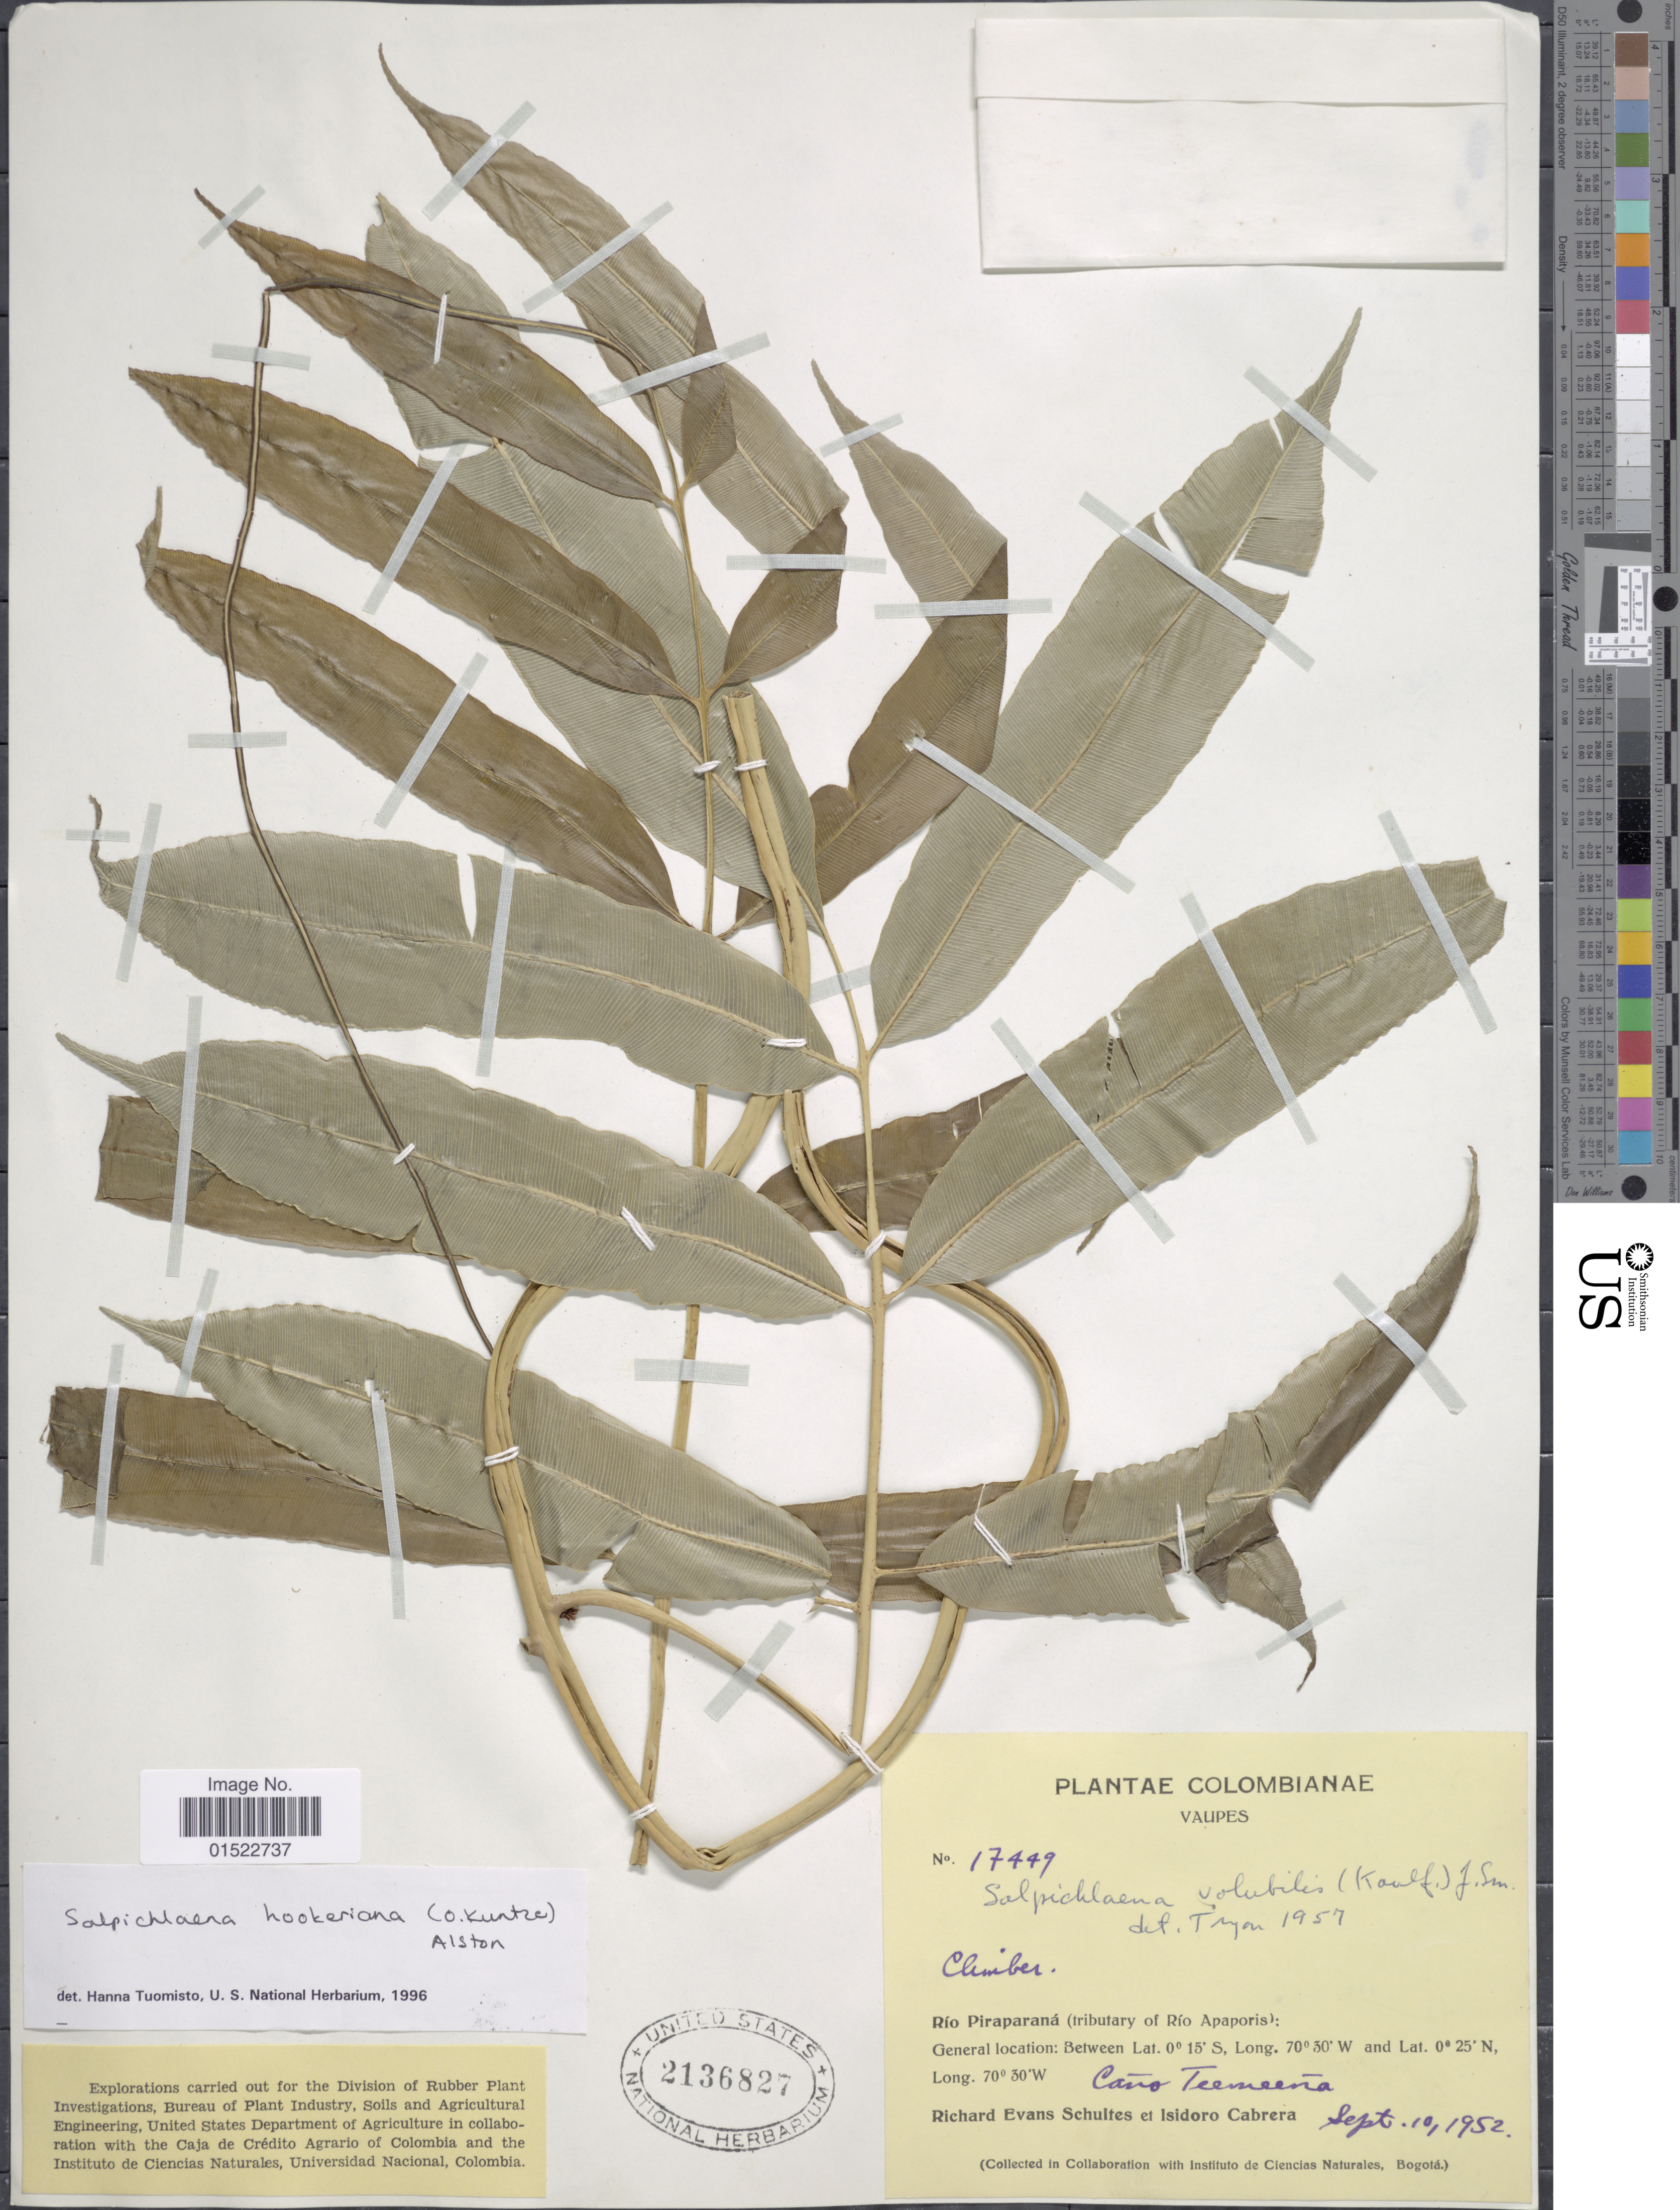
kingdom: Plantae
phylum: Tracheophyta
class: Polypodiopsida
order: Polypodiales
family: Blechnaceae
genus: Salpichlaena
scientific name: Salpichlaena hookeriana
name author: (Kuntze) Alston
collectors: R. E. Schultes & I. Cabrera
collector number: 17449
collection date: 1952-09-10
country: Colombia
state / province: Vaupés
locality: Rio Piraparana (tributary of Rio Apaporis)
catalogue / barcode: US 2136827